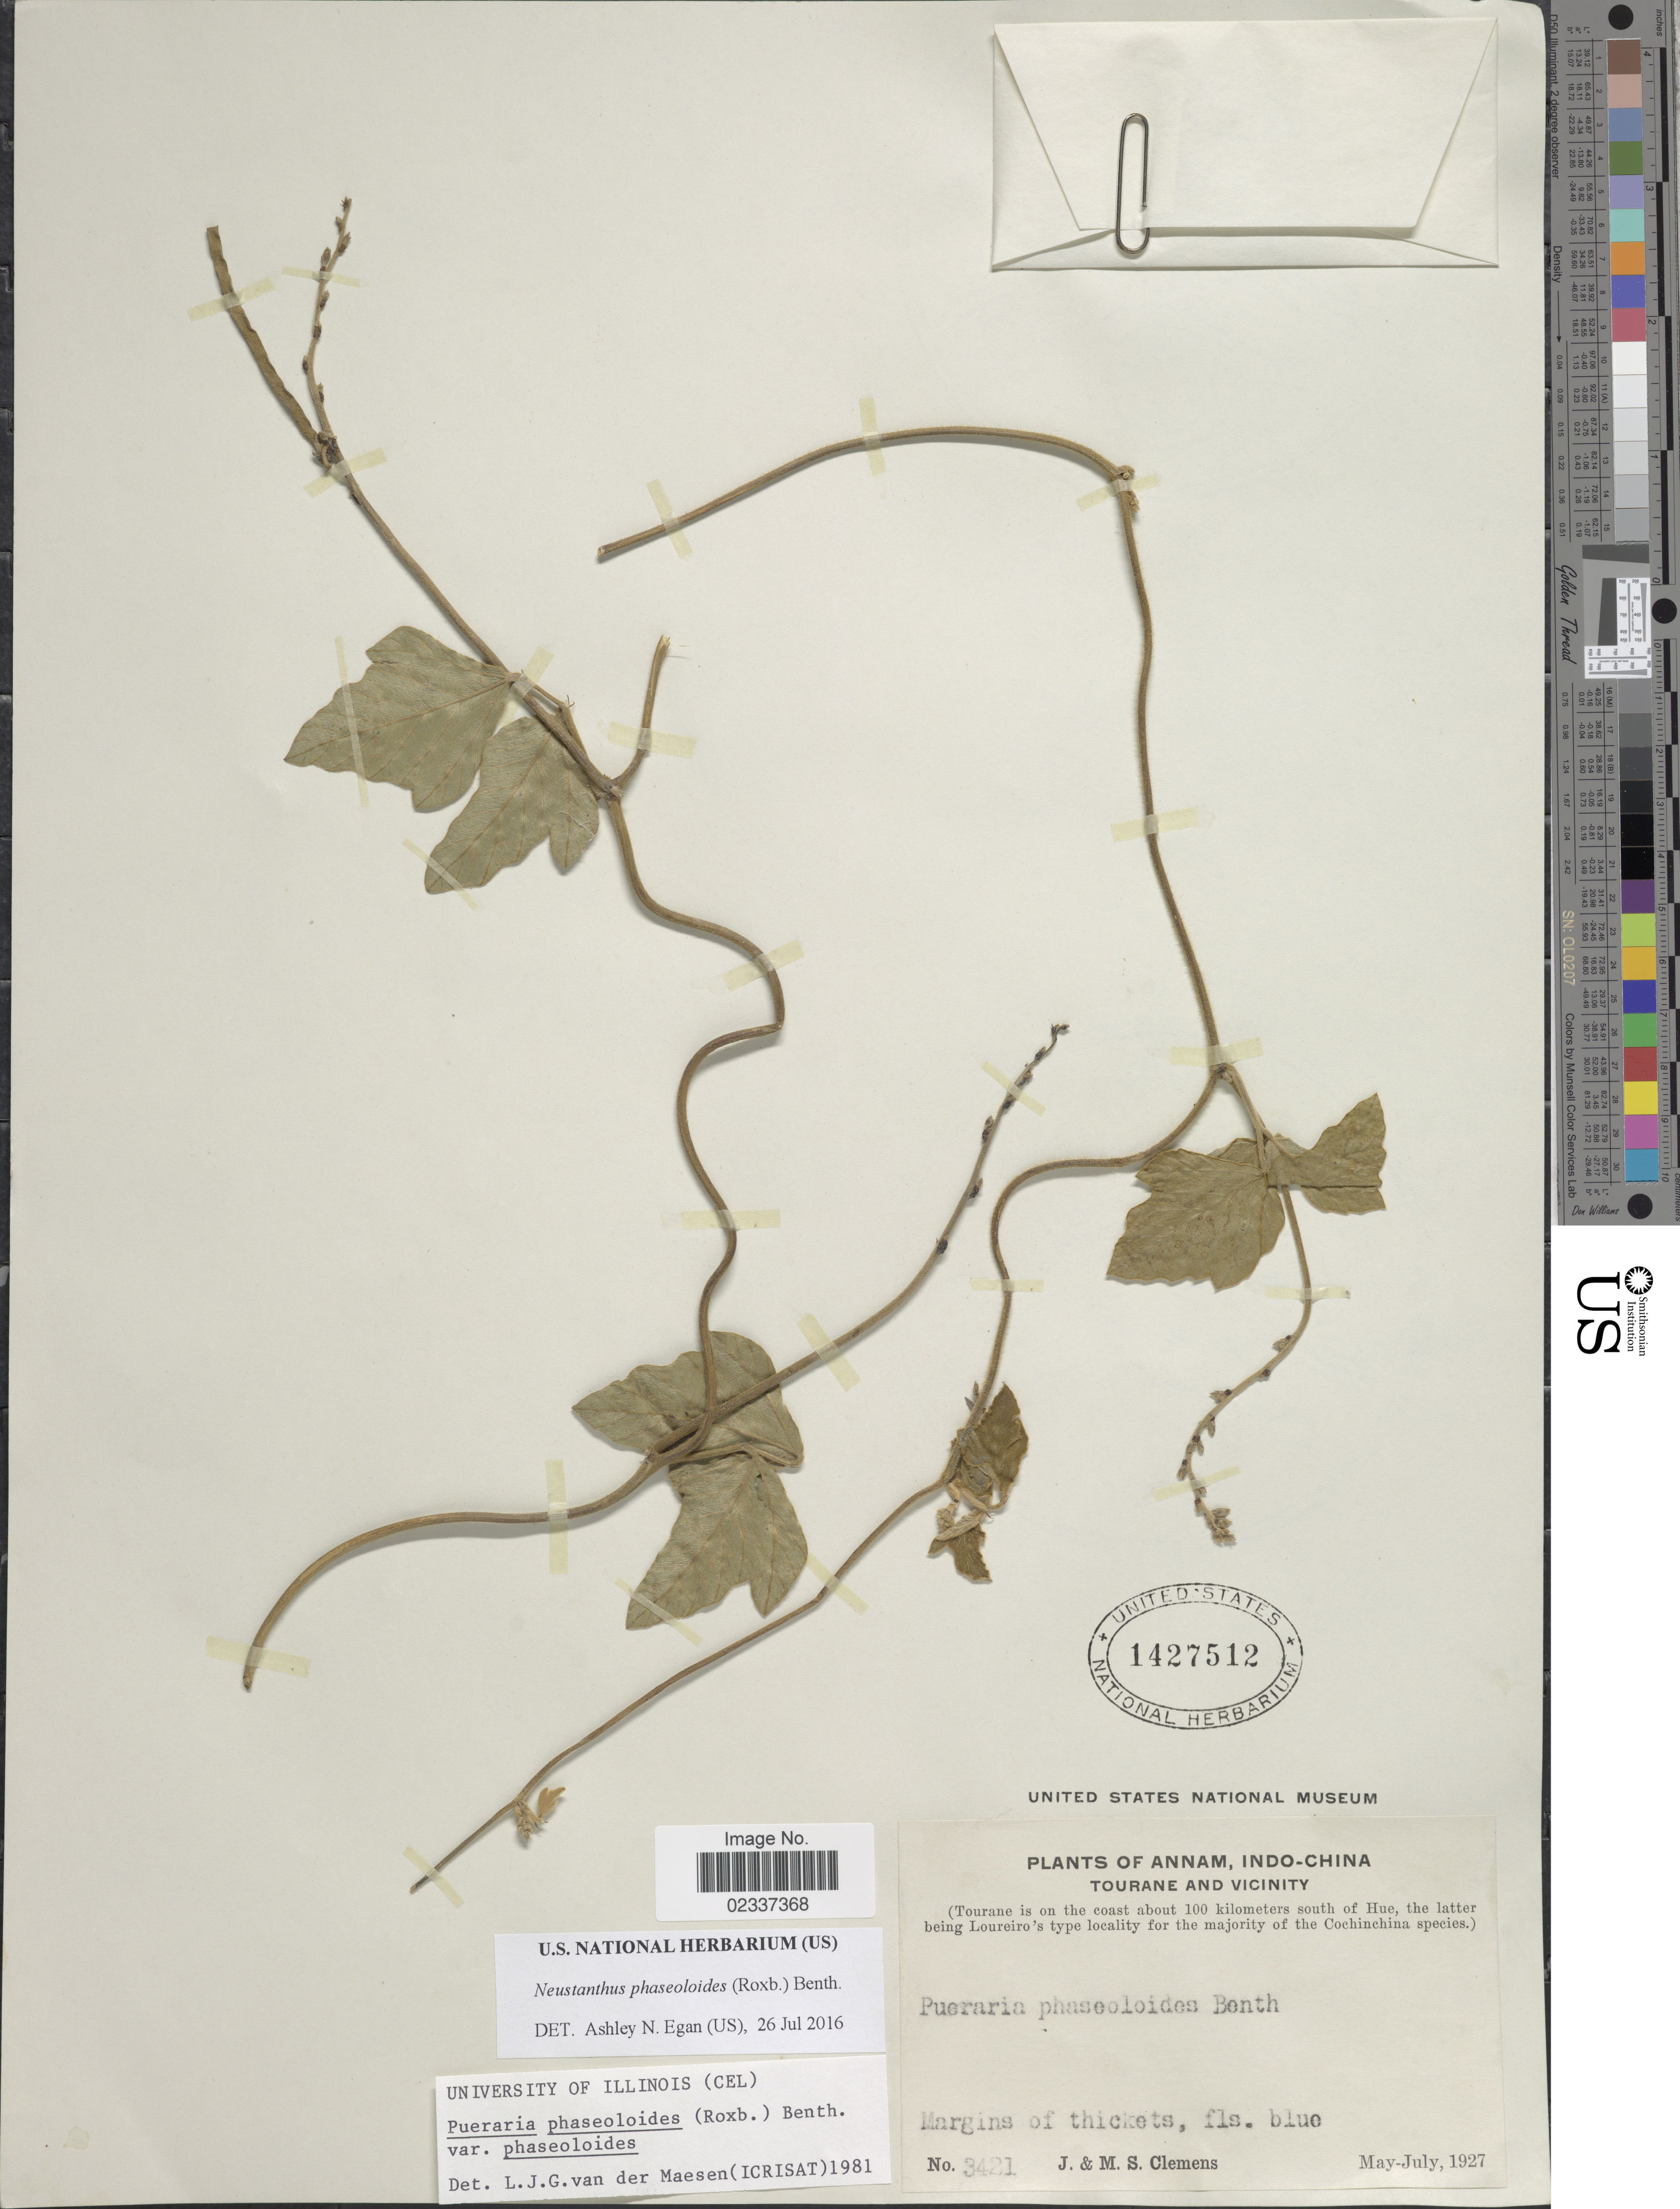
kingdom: Plantae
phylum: Tracheophyta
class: Magnoliopsida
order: Fabales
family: Fabaceae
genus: Neustanthus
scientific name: Neustanthus phaseoloides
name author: (Roxb.) Benth.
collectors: J. Clemens & M. S. Clemens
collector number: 3421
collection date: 1927-05/1927-07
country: Vietnam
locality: Annam, Indo-China, Tourane and Vicinity, Margins of thickets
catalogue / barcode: US 1427512